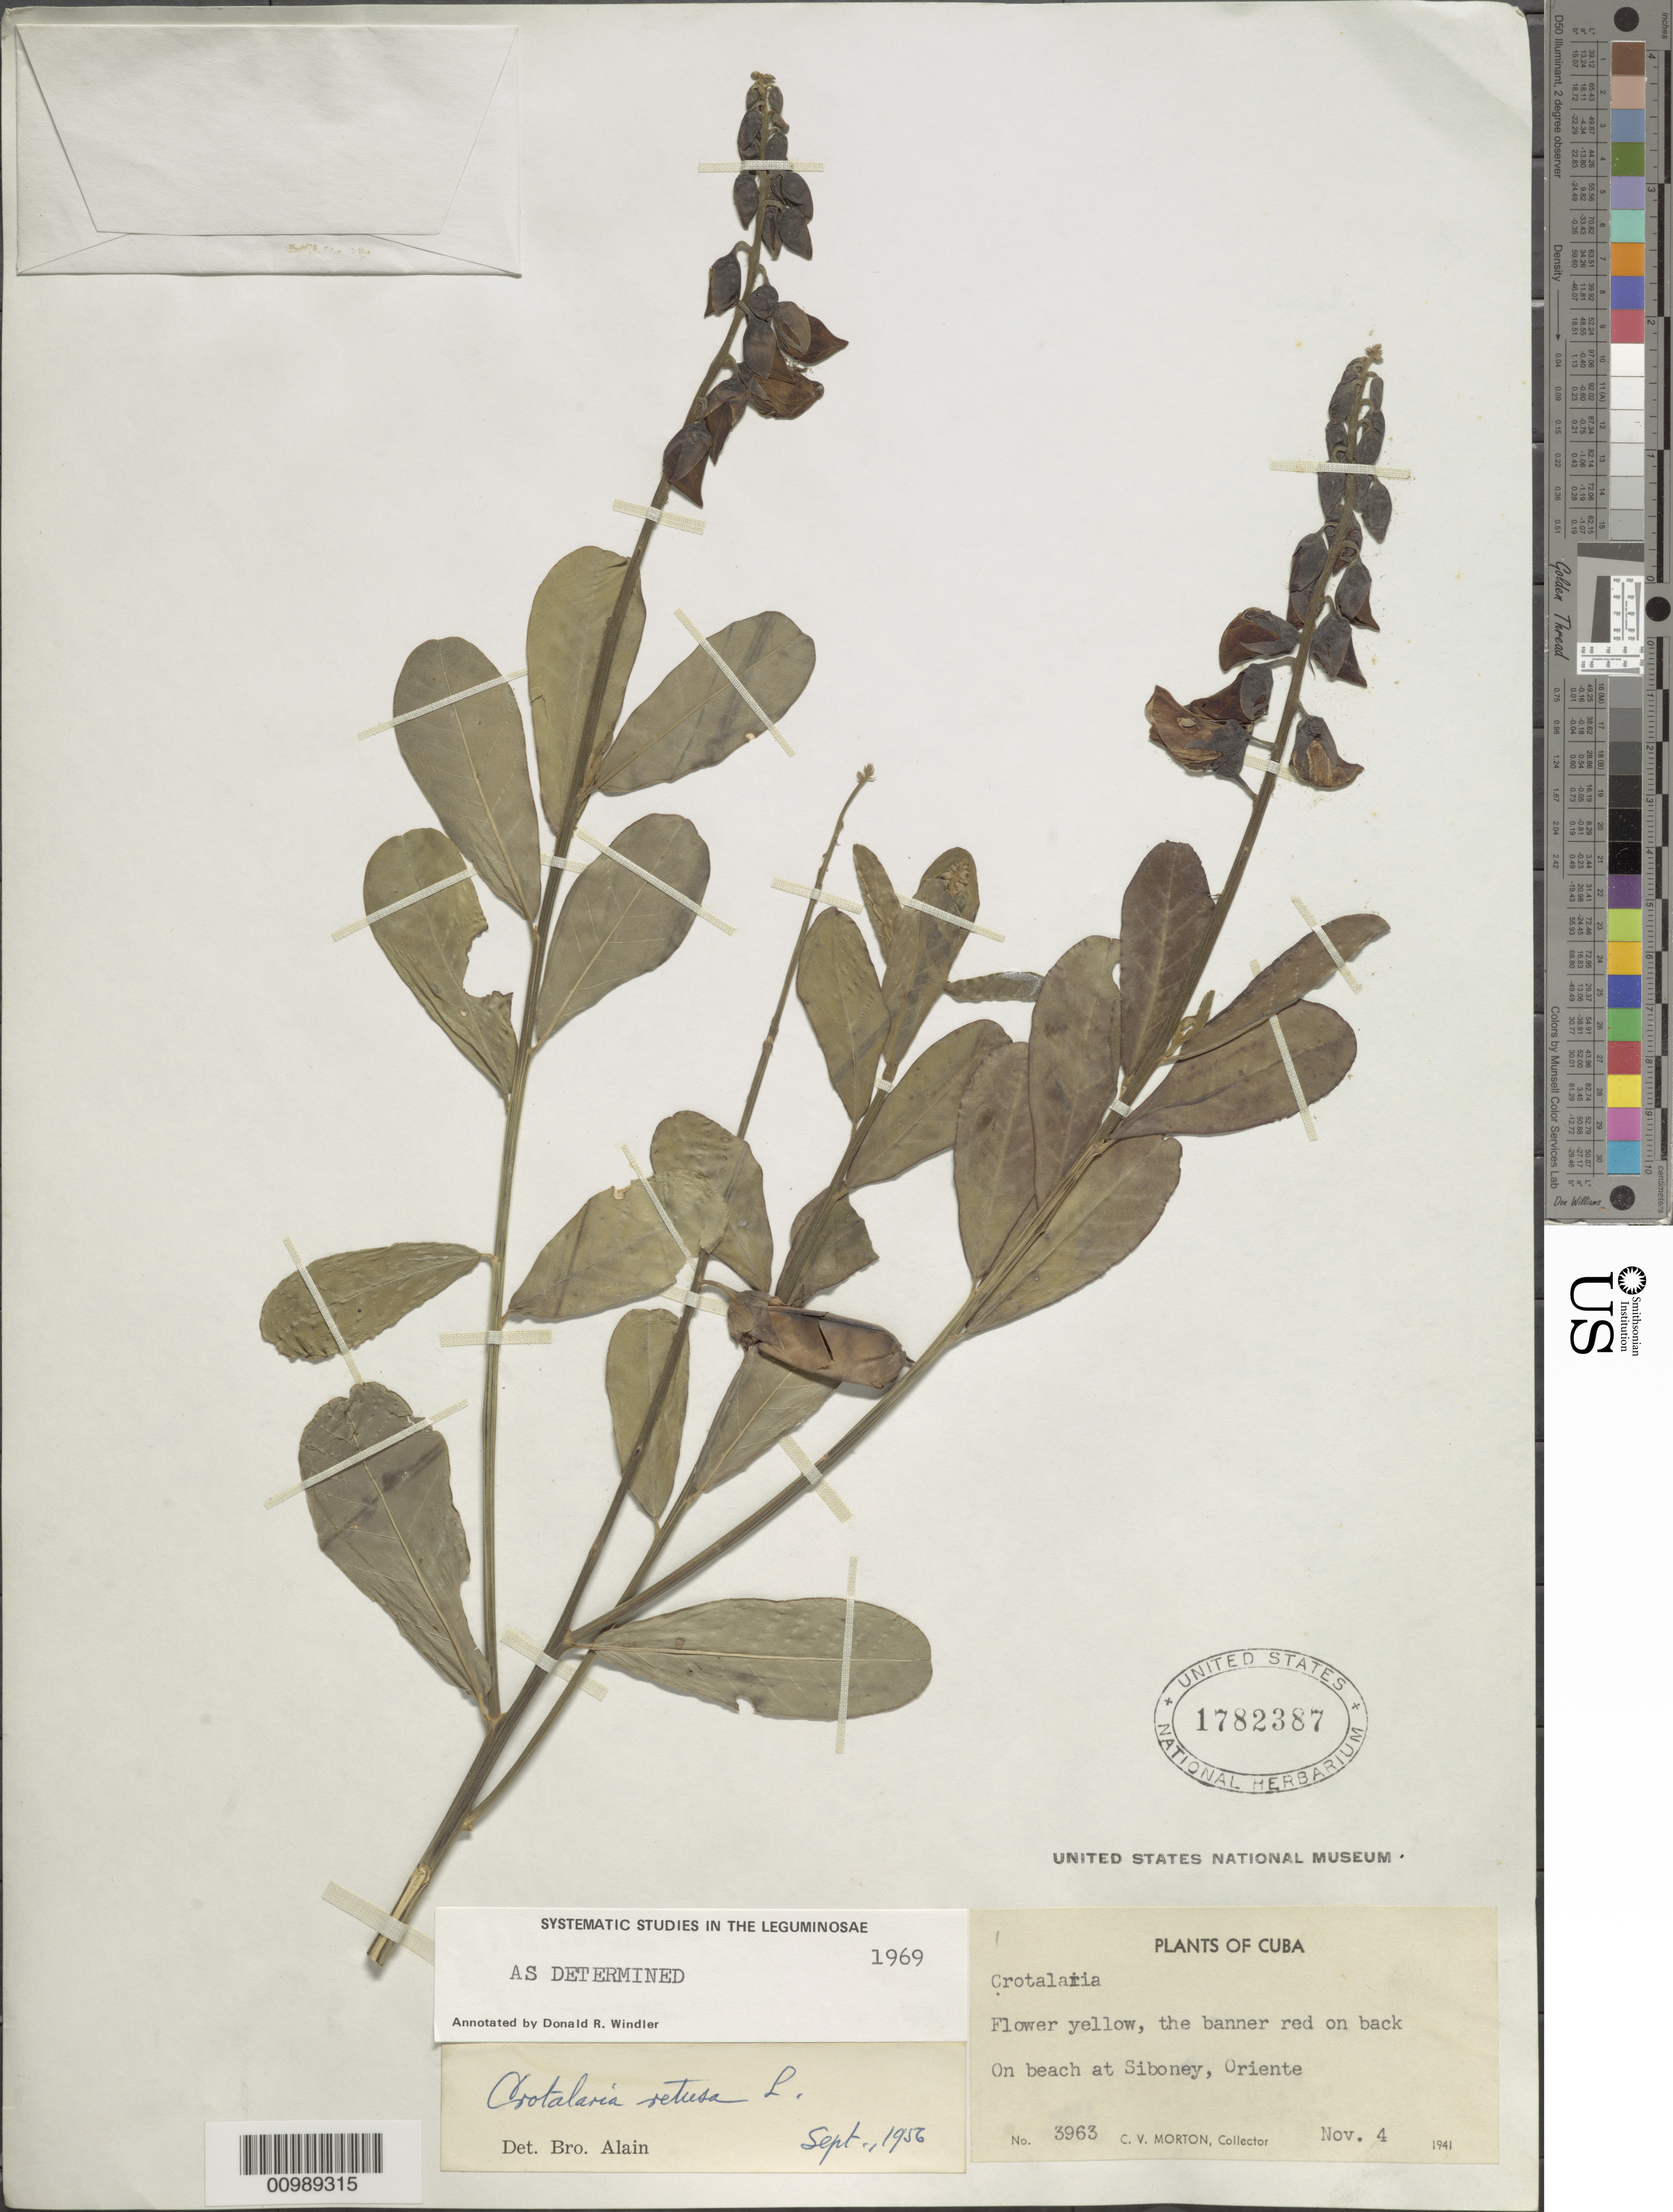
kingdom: Plantae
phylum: Tracheophyta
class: Magnoliopsida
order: Fabales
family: Fabaceae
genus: Crotalaria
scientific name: Crotalaria retusa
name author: L.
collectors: C. V. Morton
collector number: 3963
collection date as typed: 04 Nov 1941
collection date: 1941-11-04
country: Cuba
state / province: Oriente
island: Cuba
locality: On beach at siboney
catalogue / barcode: US 1782387